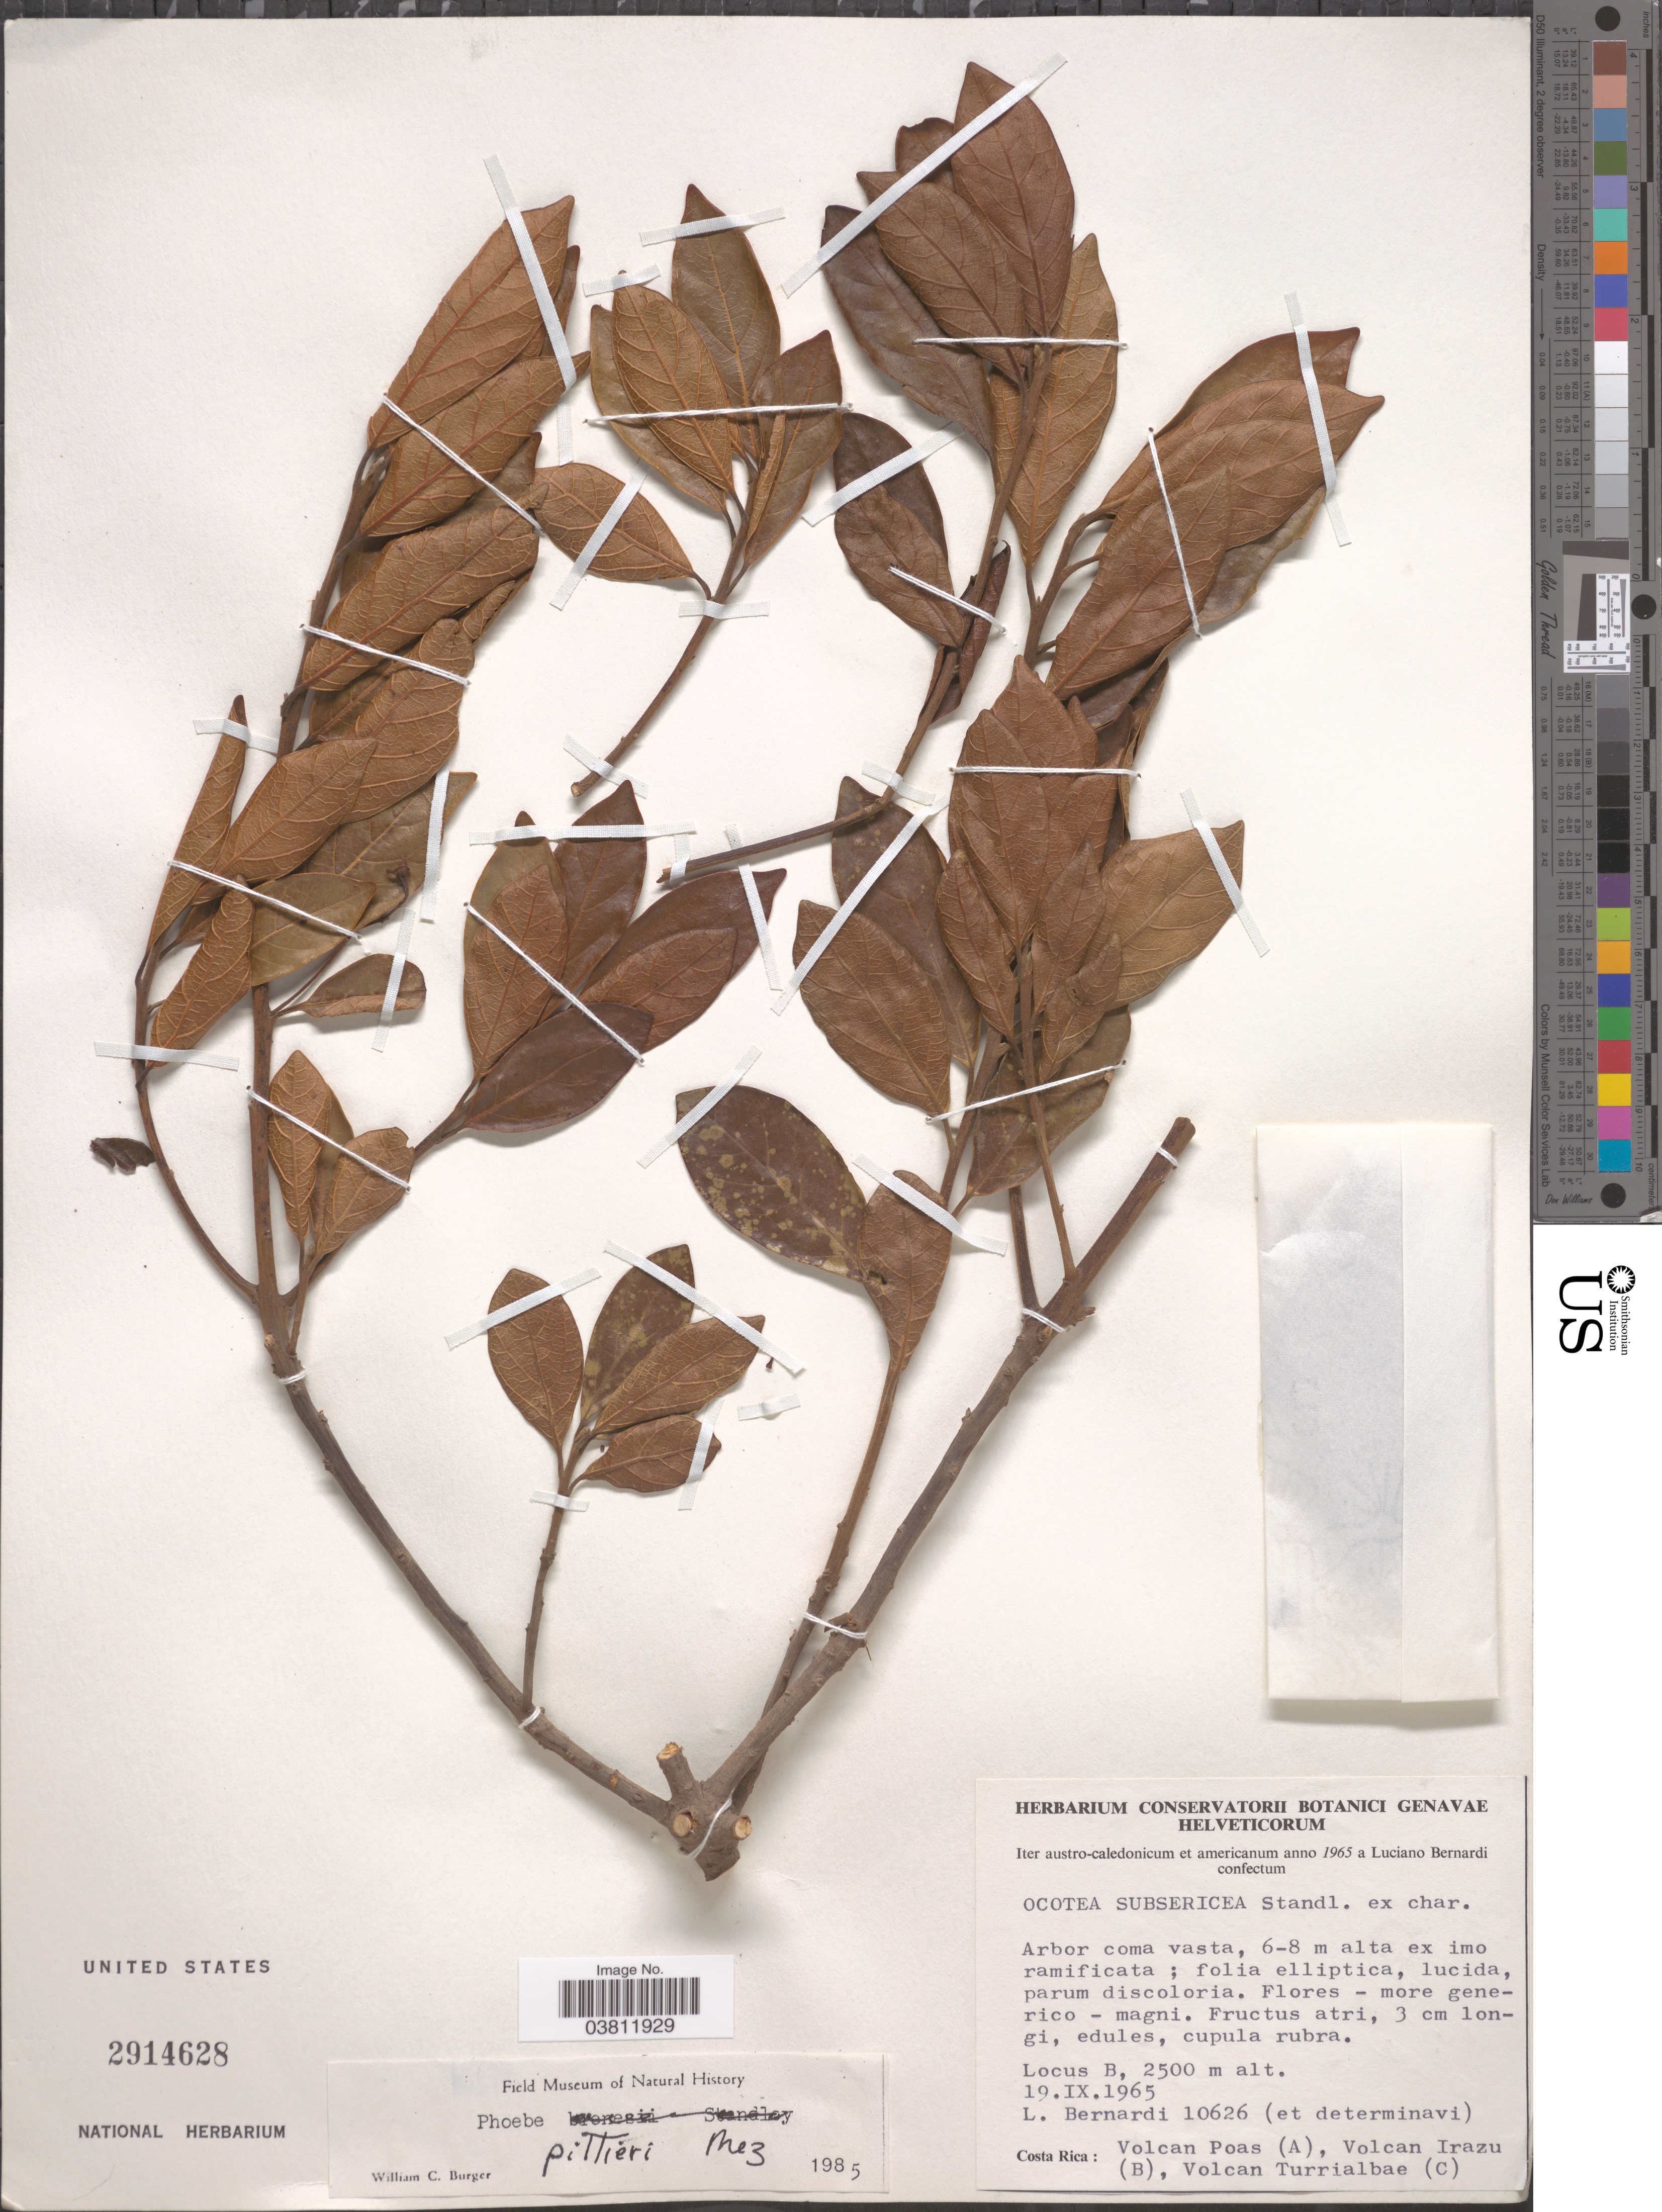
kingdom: Plantae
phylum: Tracheophyta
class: Magnoliopsida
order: Laurales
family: Lauraceae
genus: Phoebe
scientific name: Phoebe pittieri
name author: Mez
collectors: L. Bernardi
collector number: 10626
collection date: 1965-09-19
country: Costa Rica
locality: Volcan Irazu.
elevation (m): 2500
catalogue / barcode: US 2914628